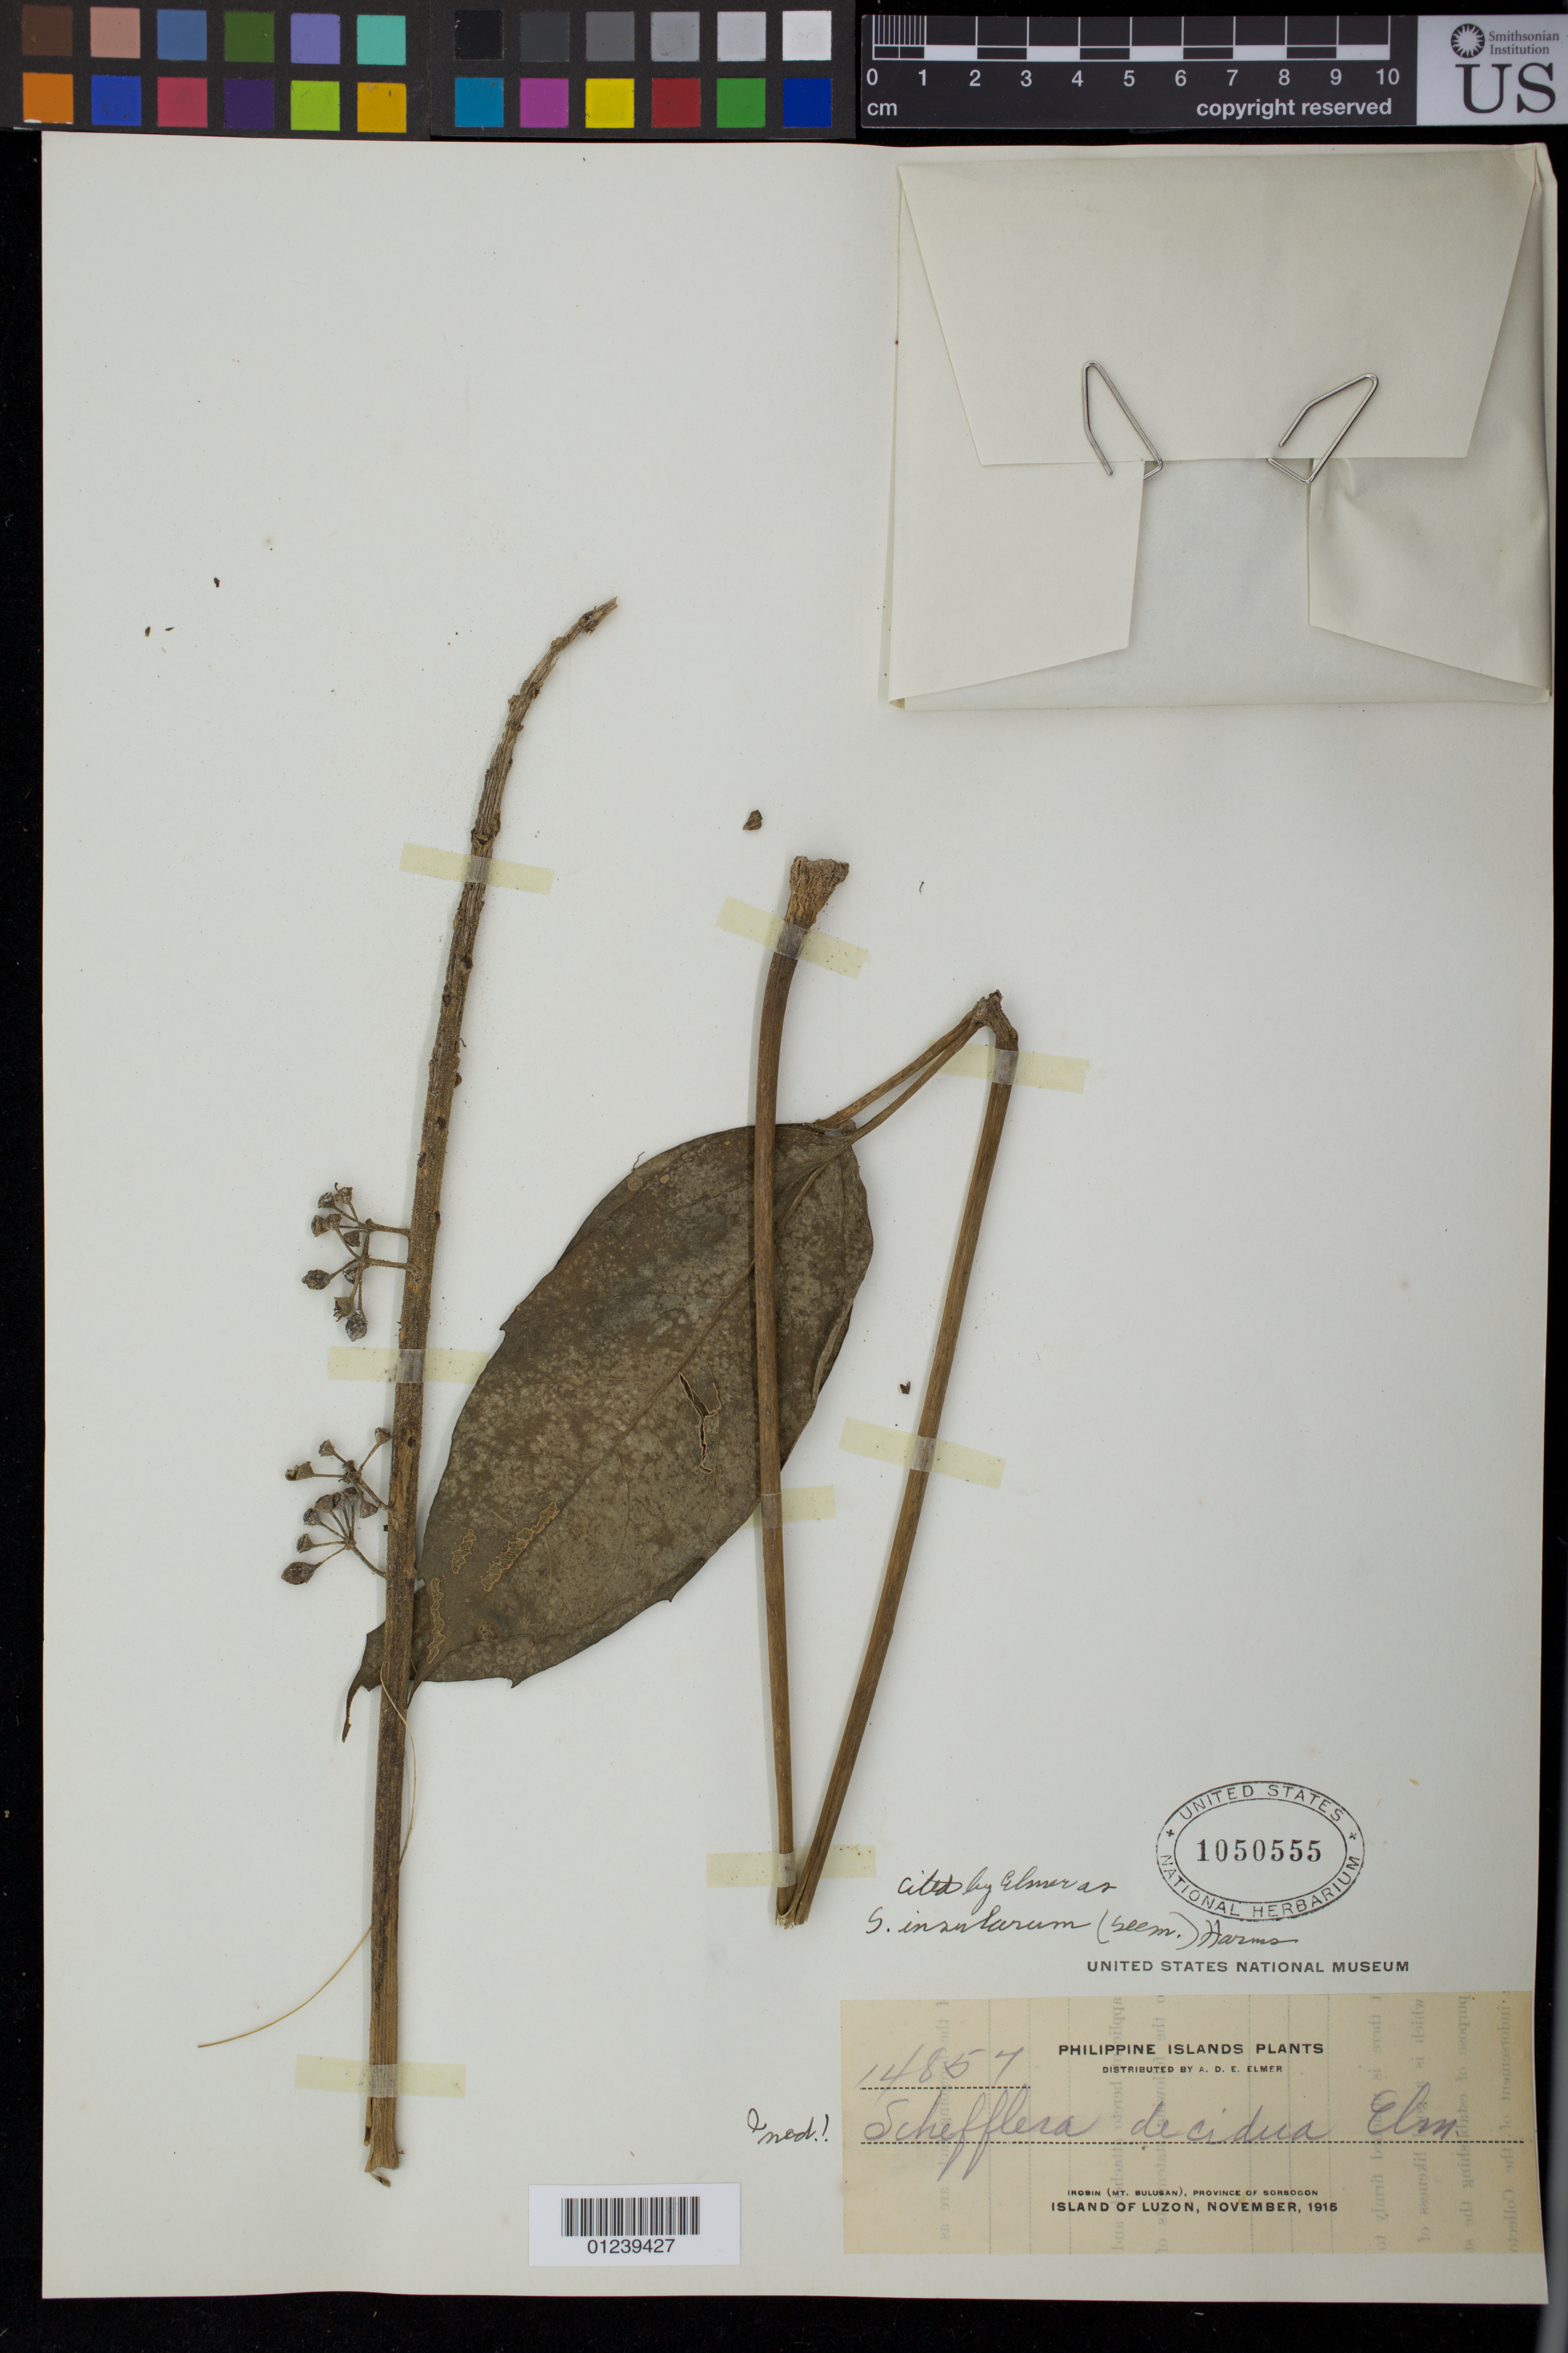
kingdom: Plantae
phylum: Tracheophyta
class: Magnoliopsida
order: Apiales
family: Araliaceae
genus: Schefflera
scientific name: Schefflera insularum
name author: (Seem.) Harms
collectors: A. D. E. Elmer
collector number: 14857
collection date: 1915-11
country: Philippines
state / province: Bicol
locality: Irosin (Mt Bulusan), Province of Sorsogon,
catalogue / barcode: US 1050555